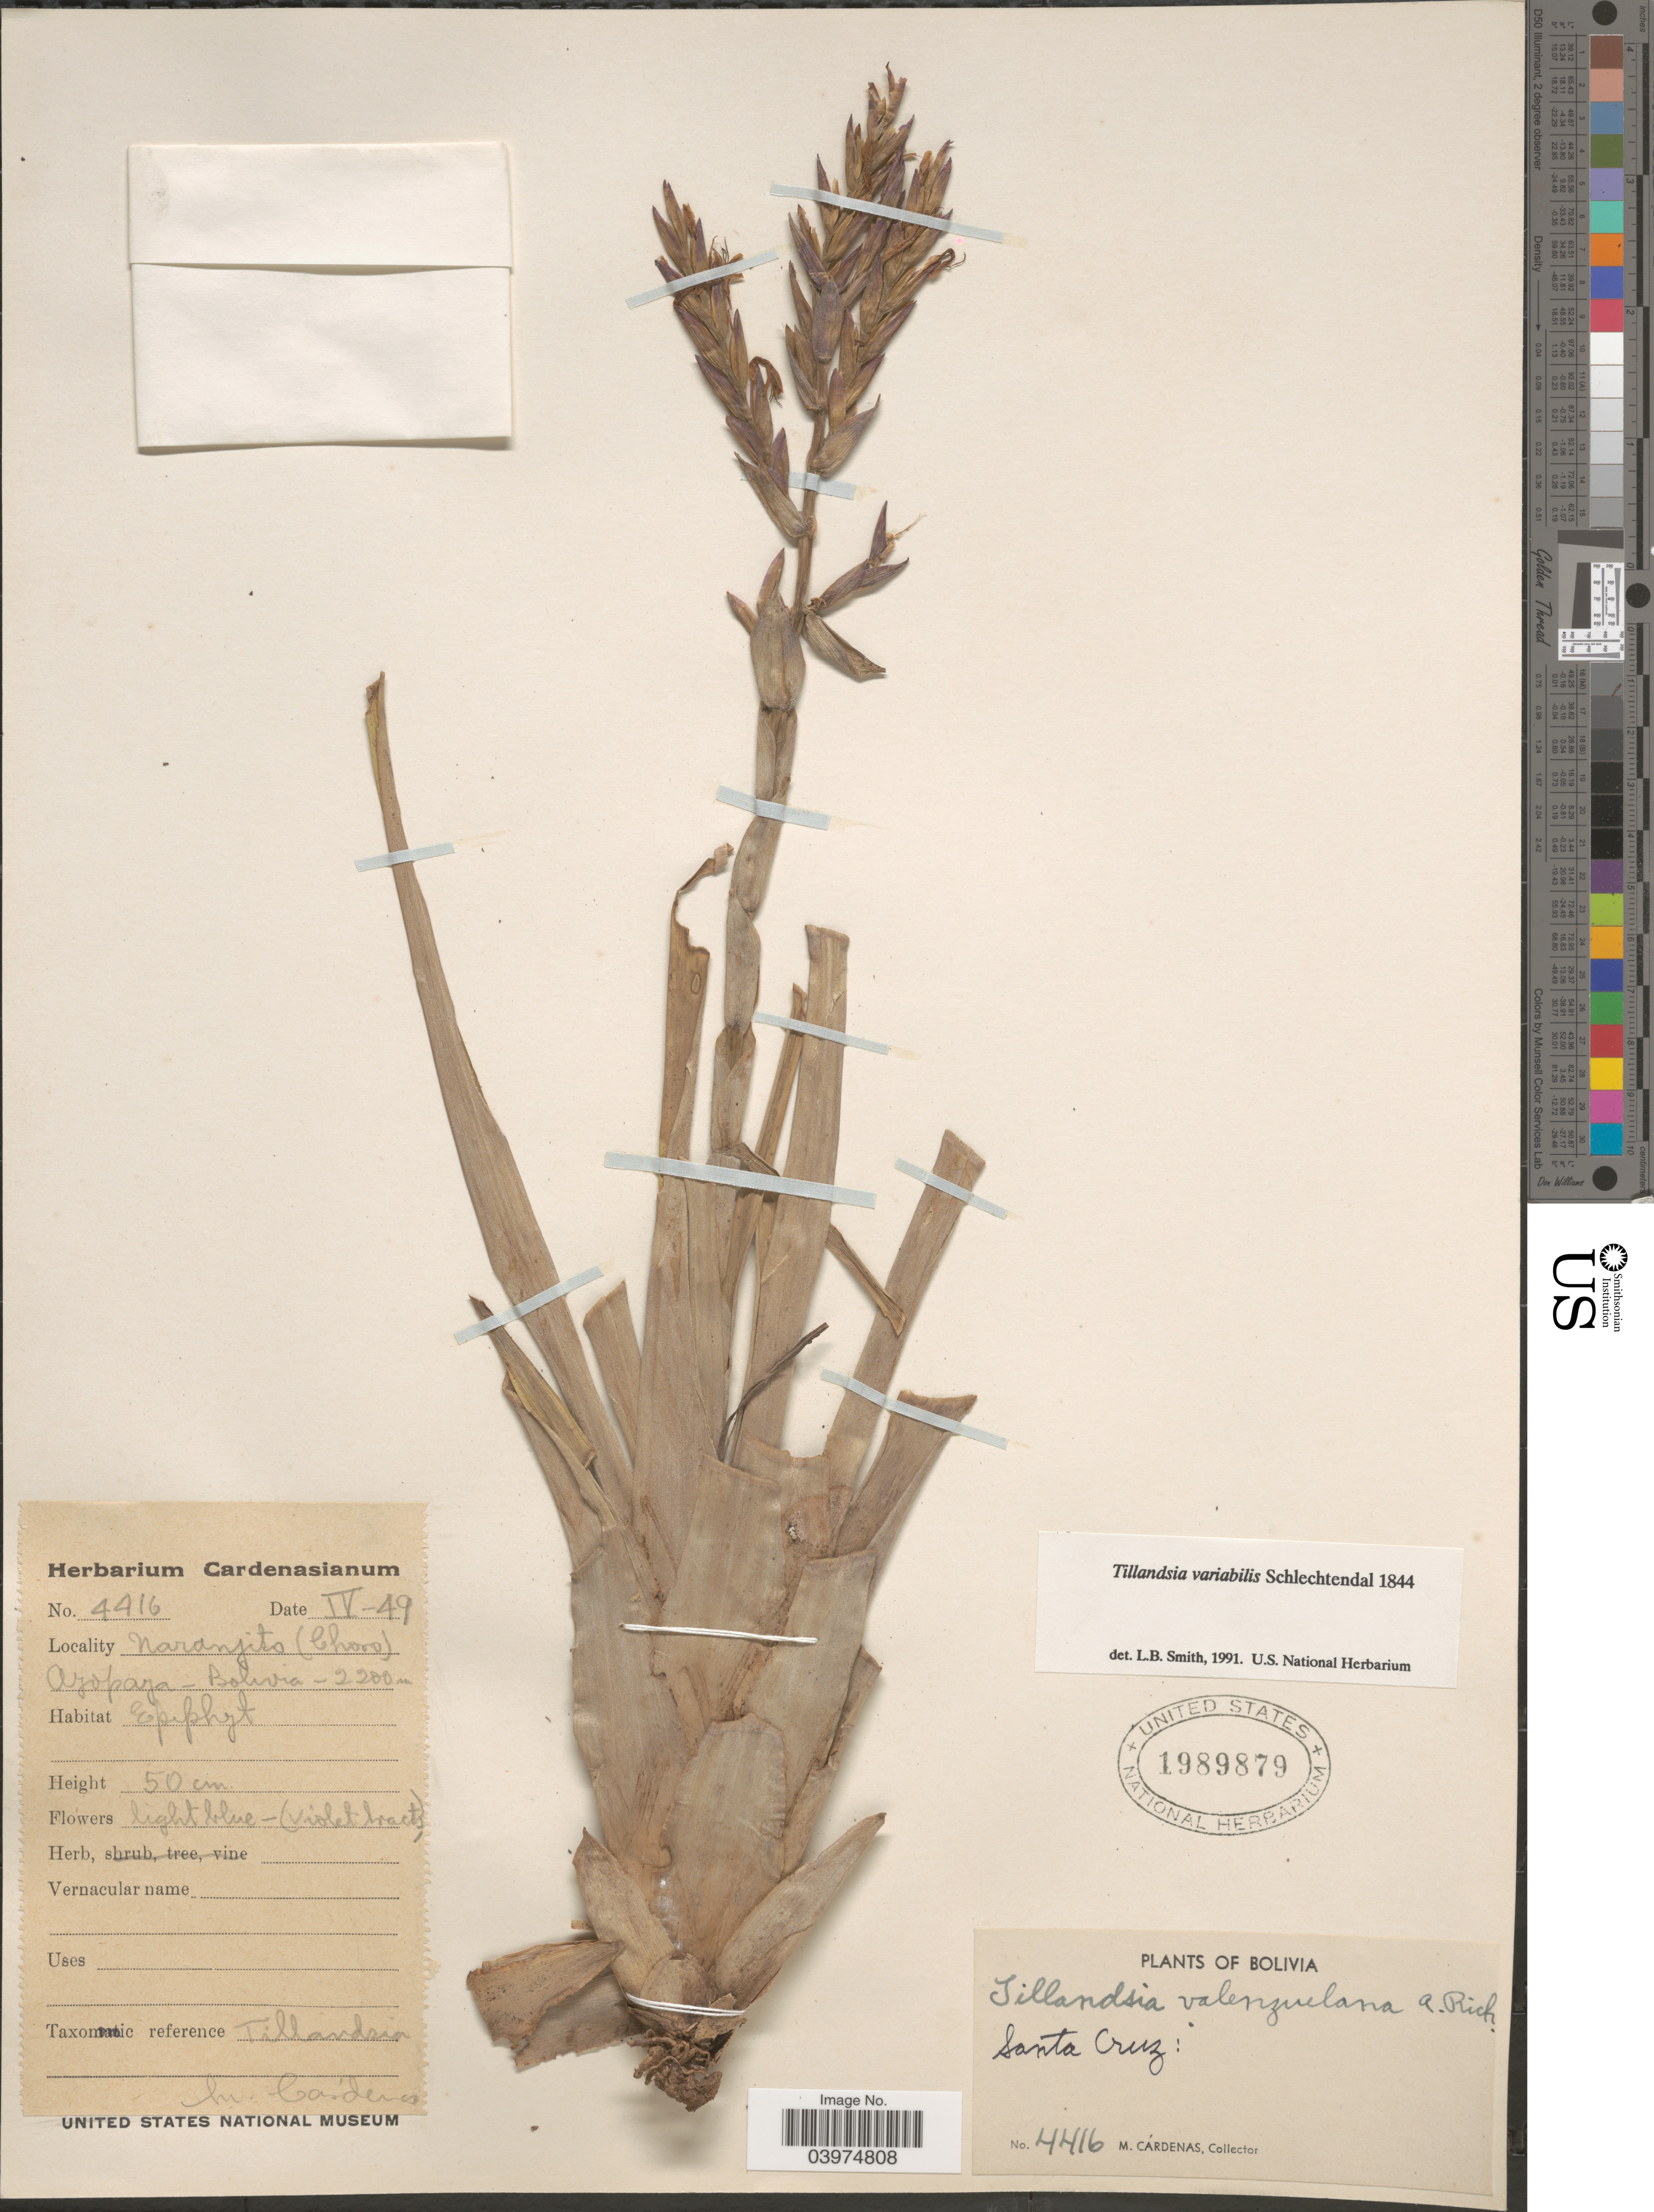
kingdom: Plantae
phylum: Tracheophyta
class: Liliopsida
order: Poales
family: Bromeliaceae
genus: Tillandsia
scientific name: Tillandsia variabilis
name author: Schltdl.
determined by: Smith, Lyman B., (US), NMNH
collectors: M. Cárdenas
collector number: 4416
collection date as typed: Transcribed d/m/y: /4/49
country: Bolivia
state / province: Santa Cruz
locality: Naranjito (Choro) Ayopaya.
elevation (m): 2200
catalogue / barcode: US 1989879